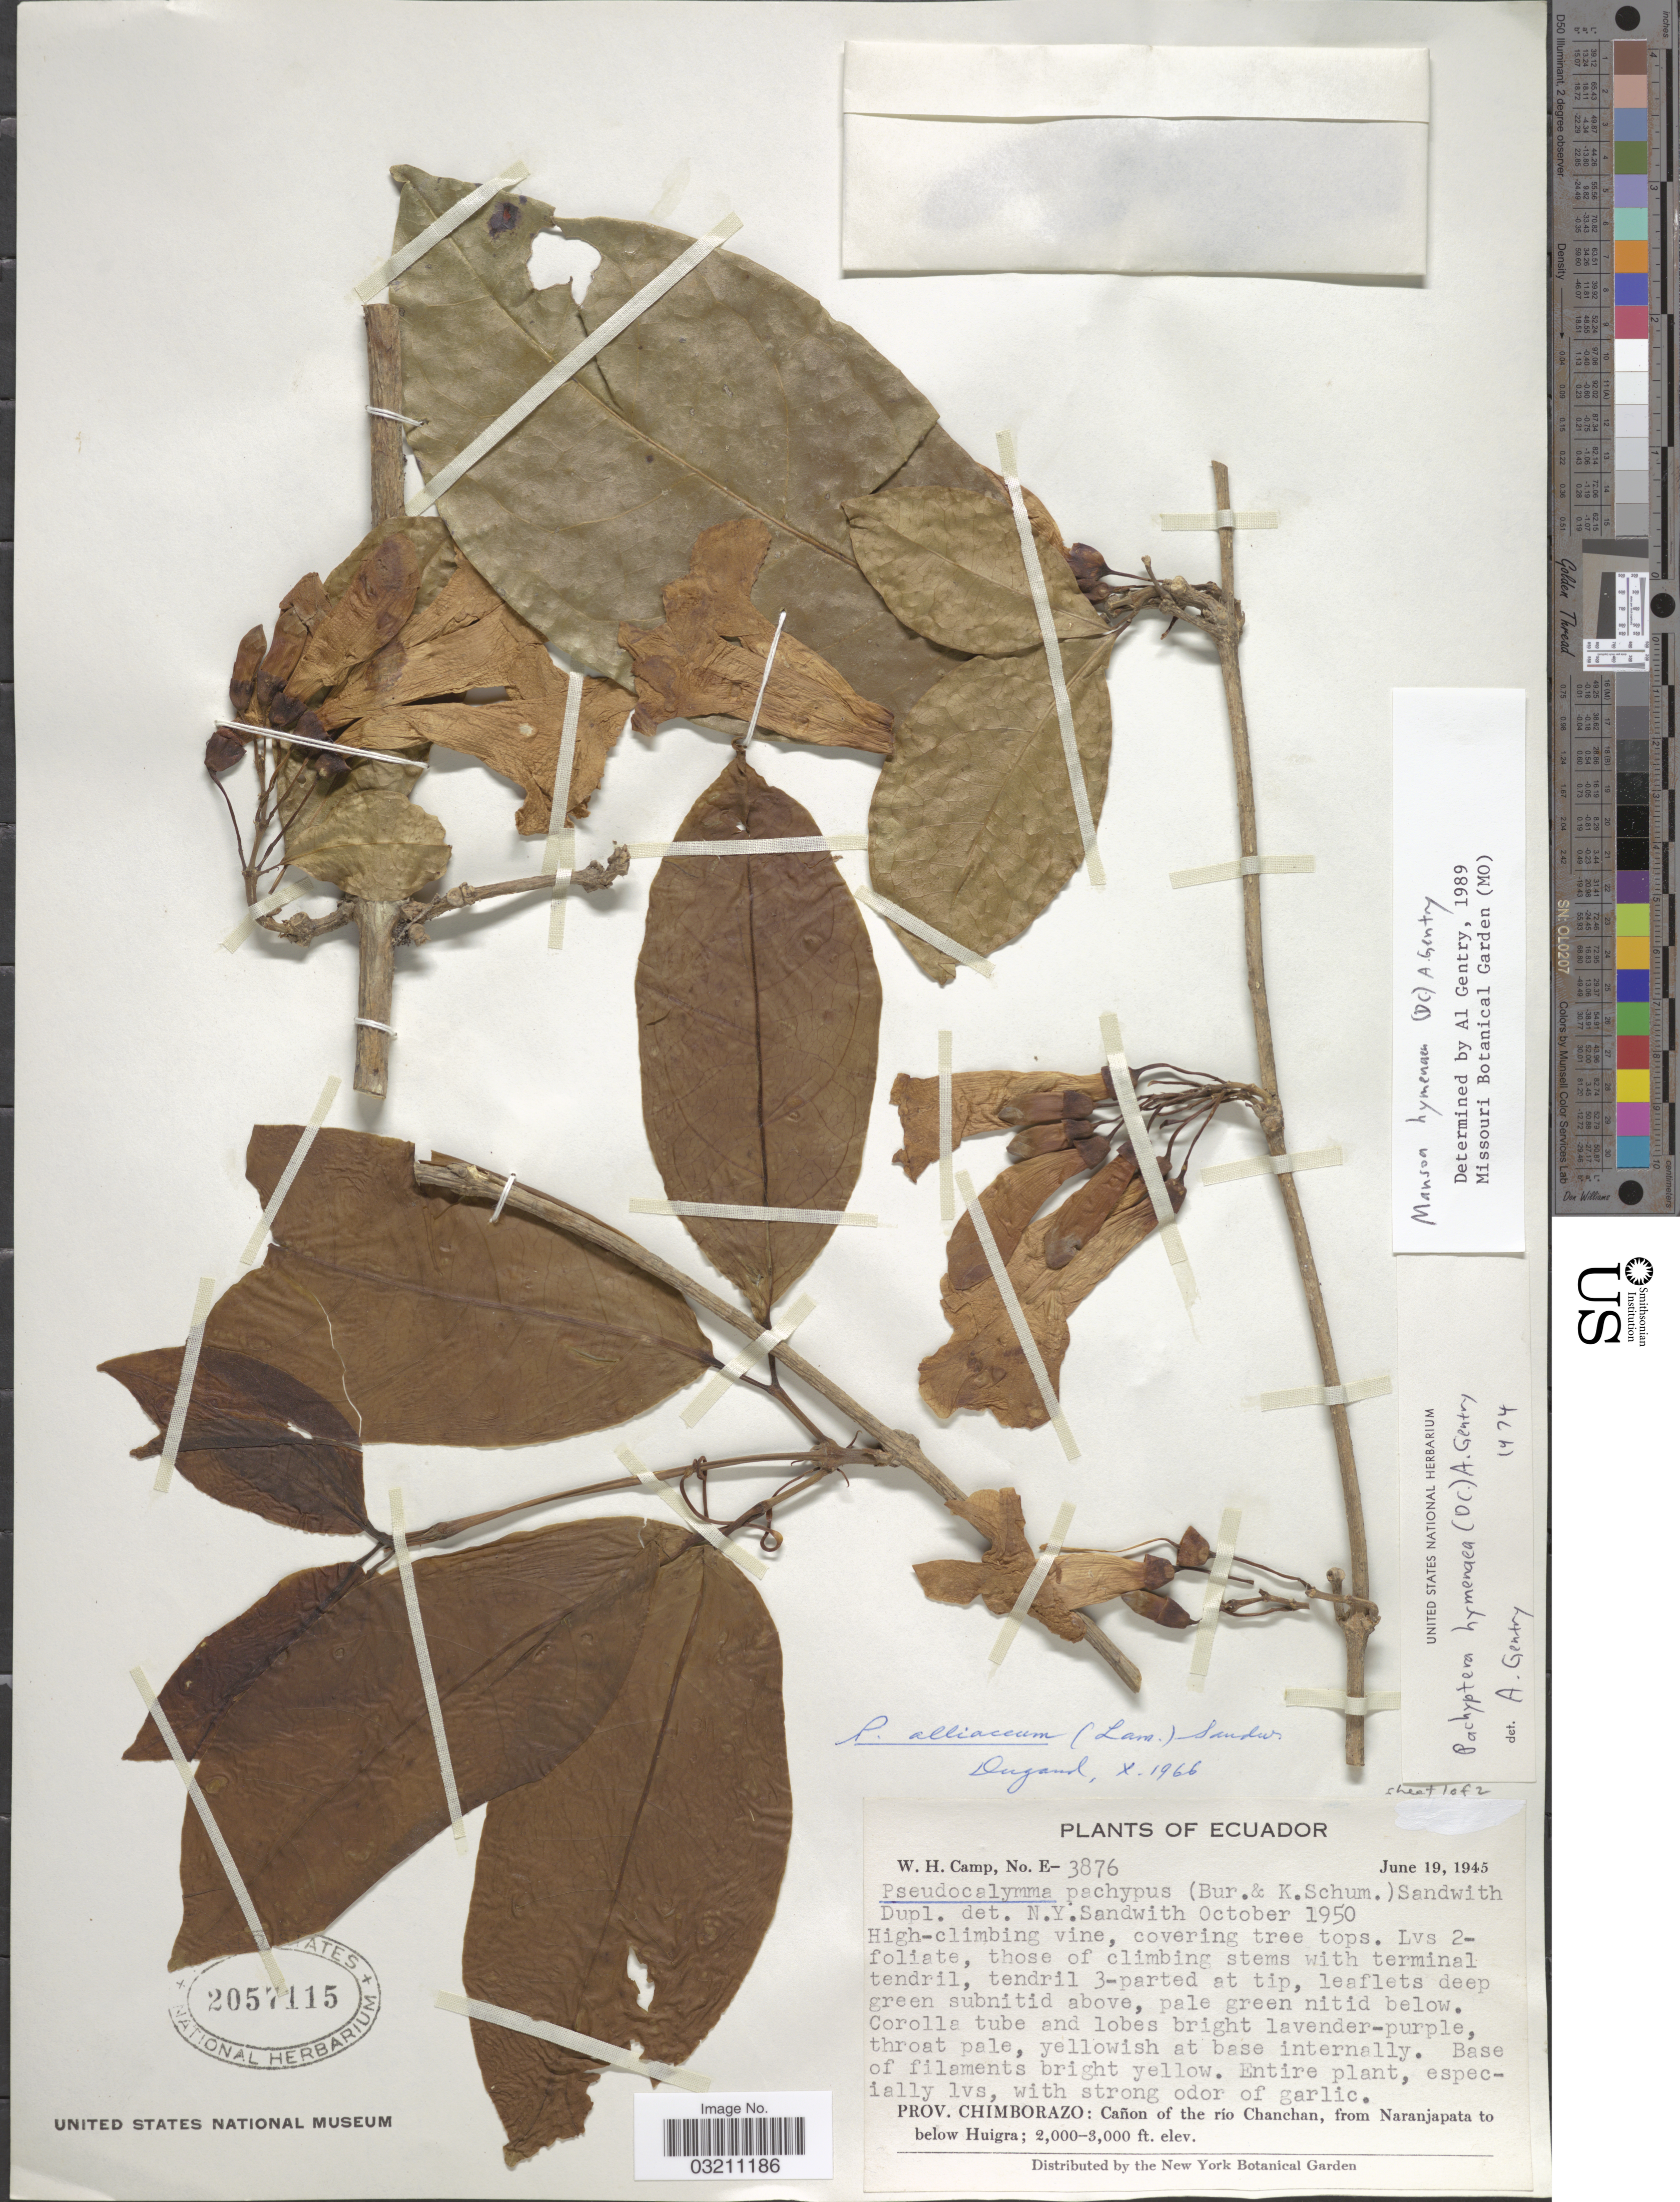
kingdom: Plantae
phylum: Tracheophyta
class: Magnoliopsida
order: Lamiales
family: Bignoniaceae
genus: Mansoa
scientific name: Mansoa hymenaea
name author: (DC.) A.H. Gentry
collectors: W. H. Camp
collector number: E-3876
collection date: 1945-06-19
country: Ecuador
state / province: Chimborazo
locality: Cañon of the río Chanchan, from Naranjapata to below Huigra.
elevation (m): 610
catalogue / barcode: US 2057115